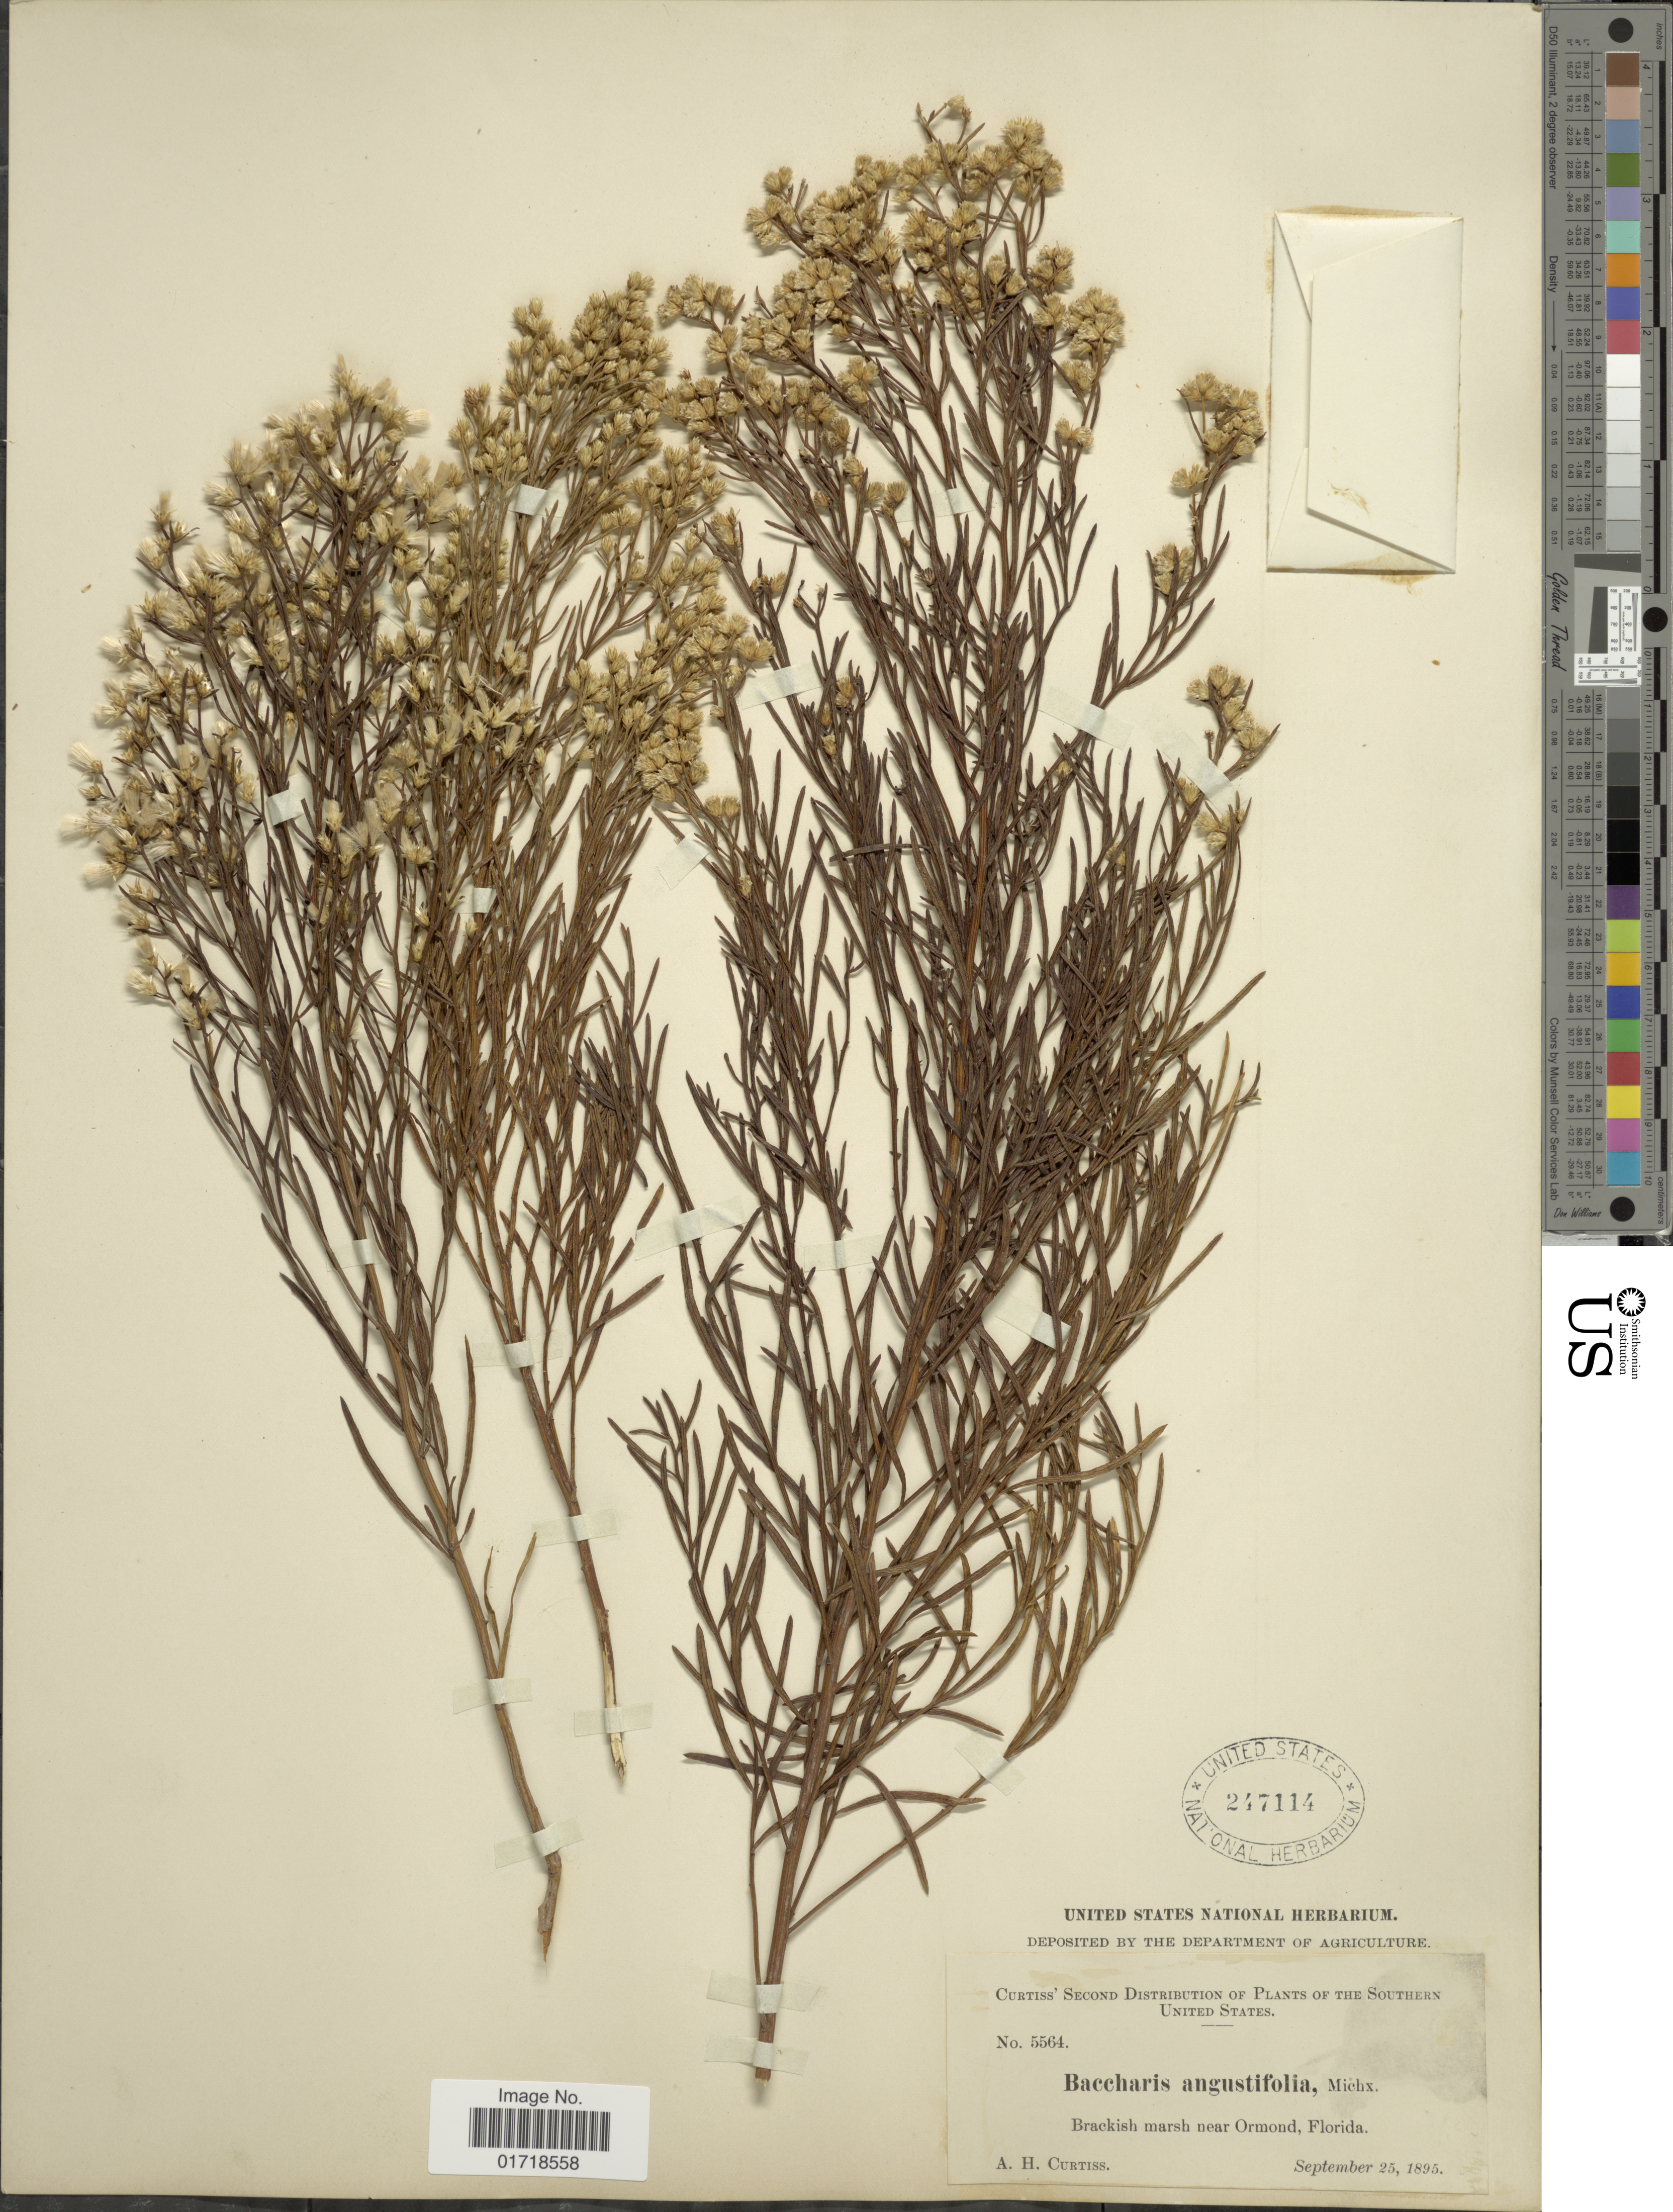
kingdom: Plantae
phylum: Tracheophyta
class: Magnoliopsida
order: Asterales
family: Asteraceae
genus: Baccharis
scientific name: Baccharis angustifolia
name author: Michx.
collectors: A. H. Curtiss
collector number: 5564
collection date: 1895-09-25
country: United States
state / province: Florida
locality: Brackish marsh near Ormond.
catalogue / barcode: US 247114